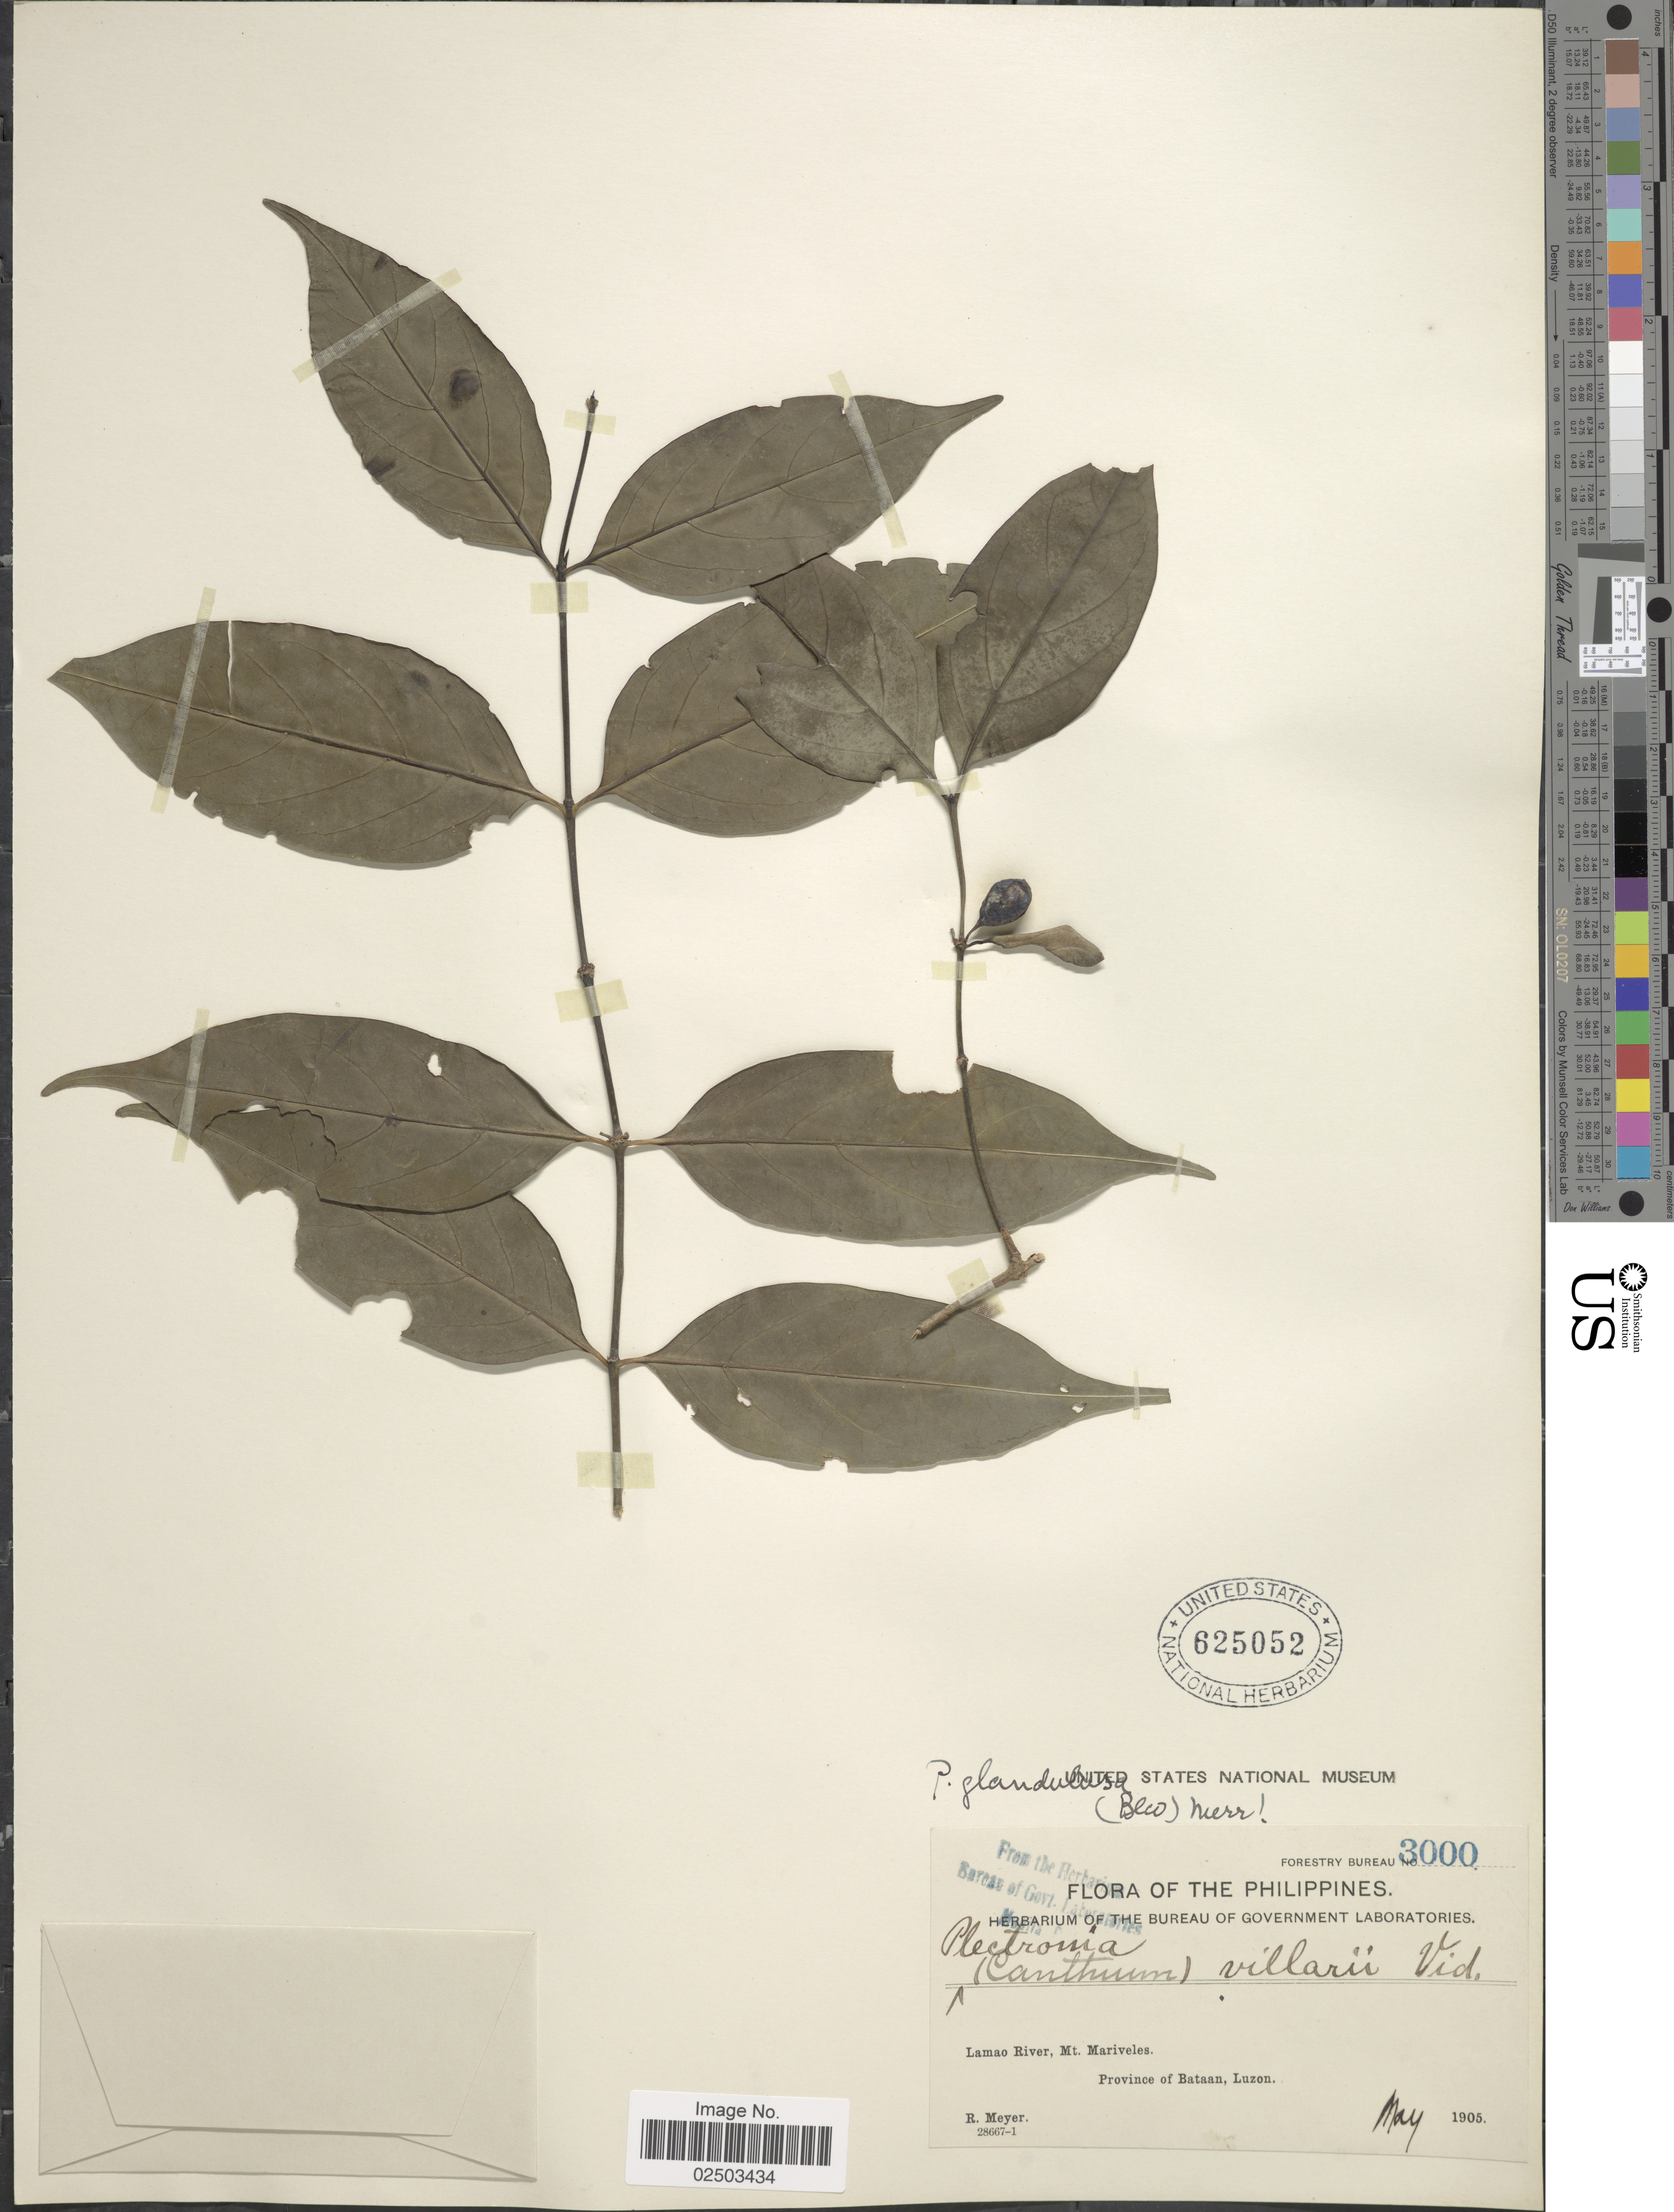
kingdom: Plantae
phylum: Tracheophyta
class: Magnoliopsida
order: Gentianales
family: Rubiaceae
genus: Canthium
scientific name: Canthium glandulosum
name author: (Blanco) Merr.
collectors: R. Meyer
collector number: Forestry Bureau 3000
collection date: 1905-05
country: Philippines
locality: Lamao River, Mt. Mariveles, Province of Bataan, Luzon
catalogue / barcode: US 625052